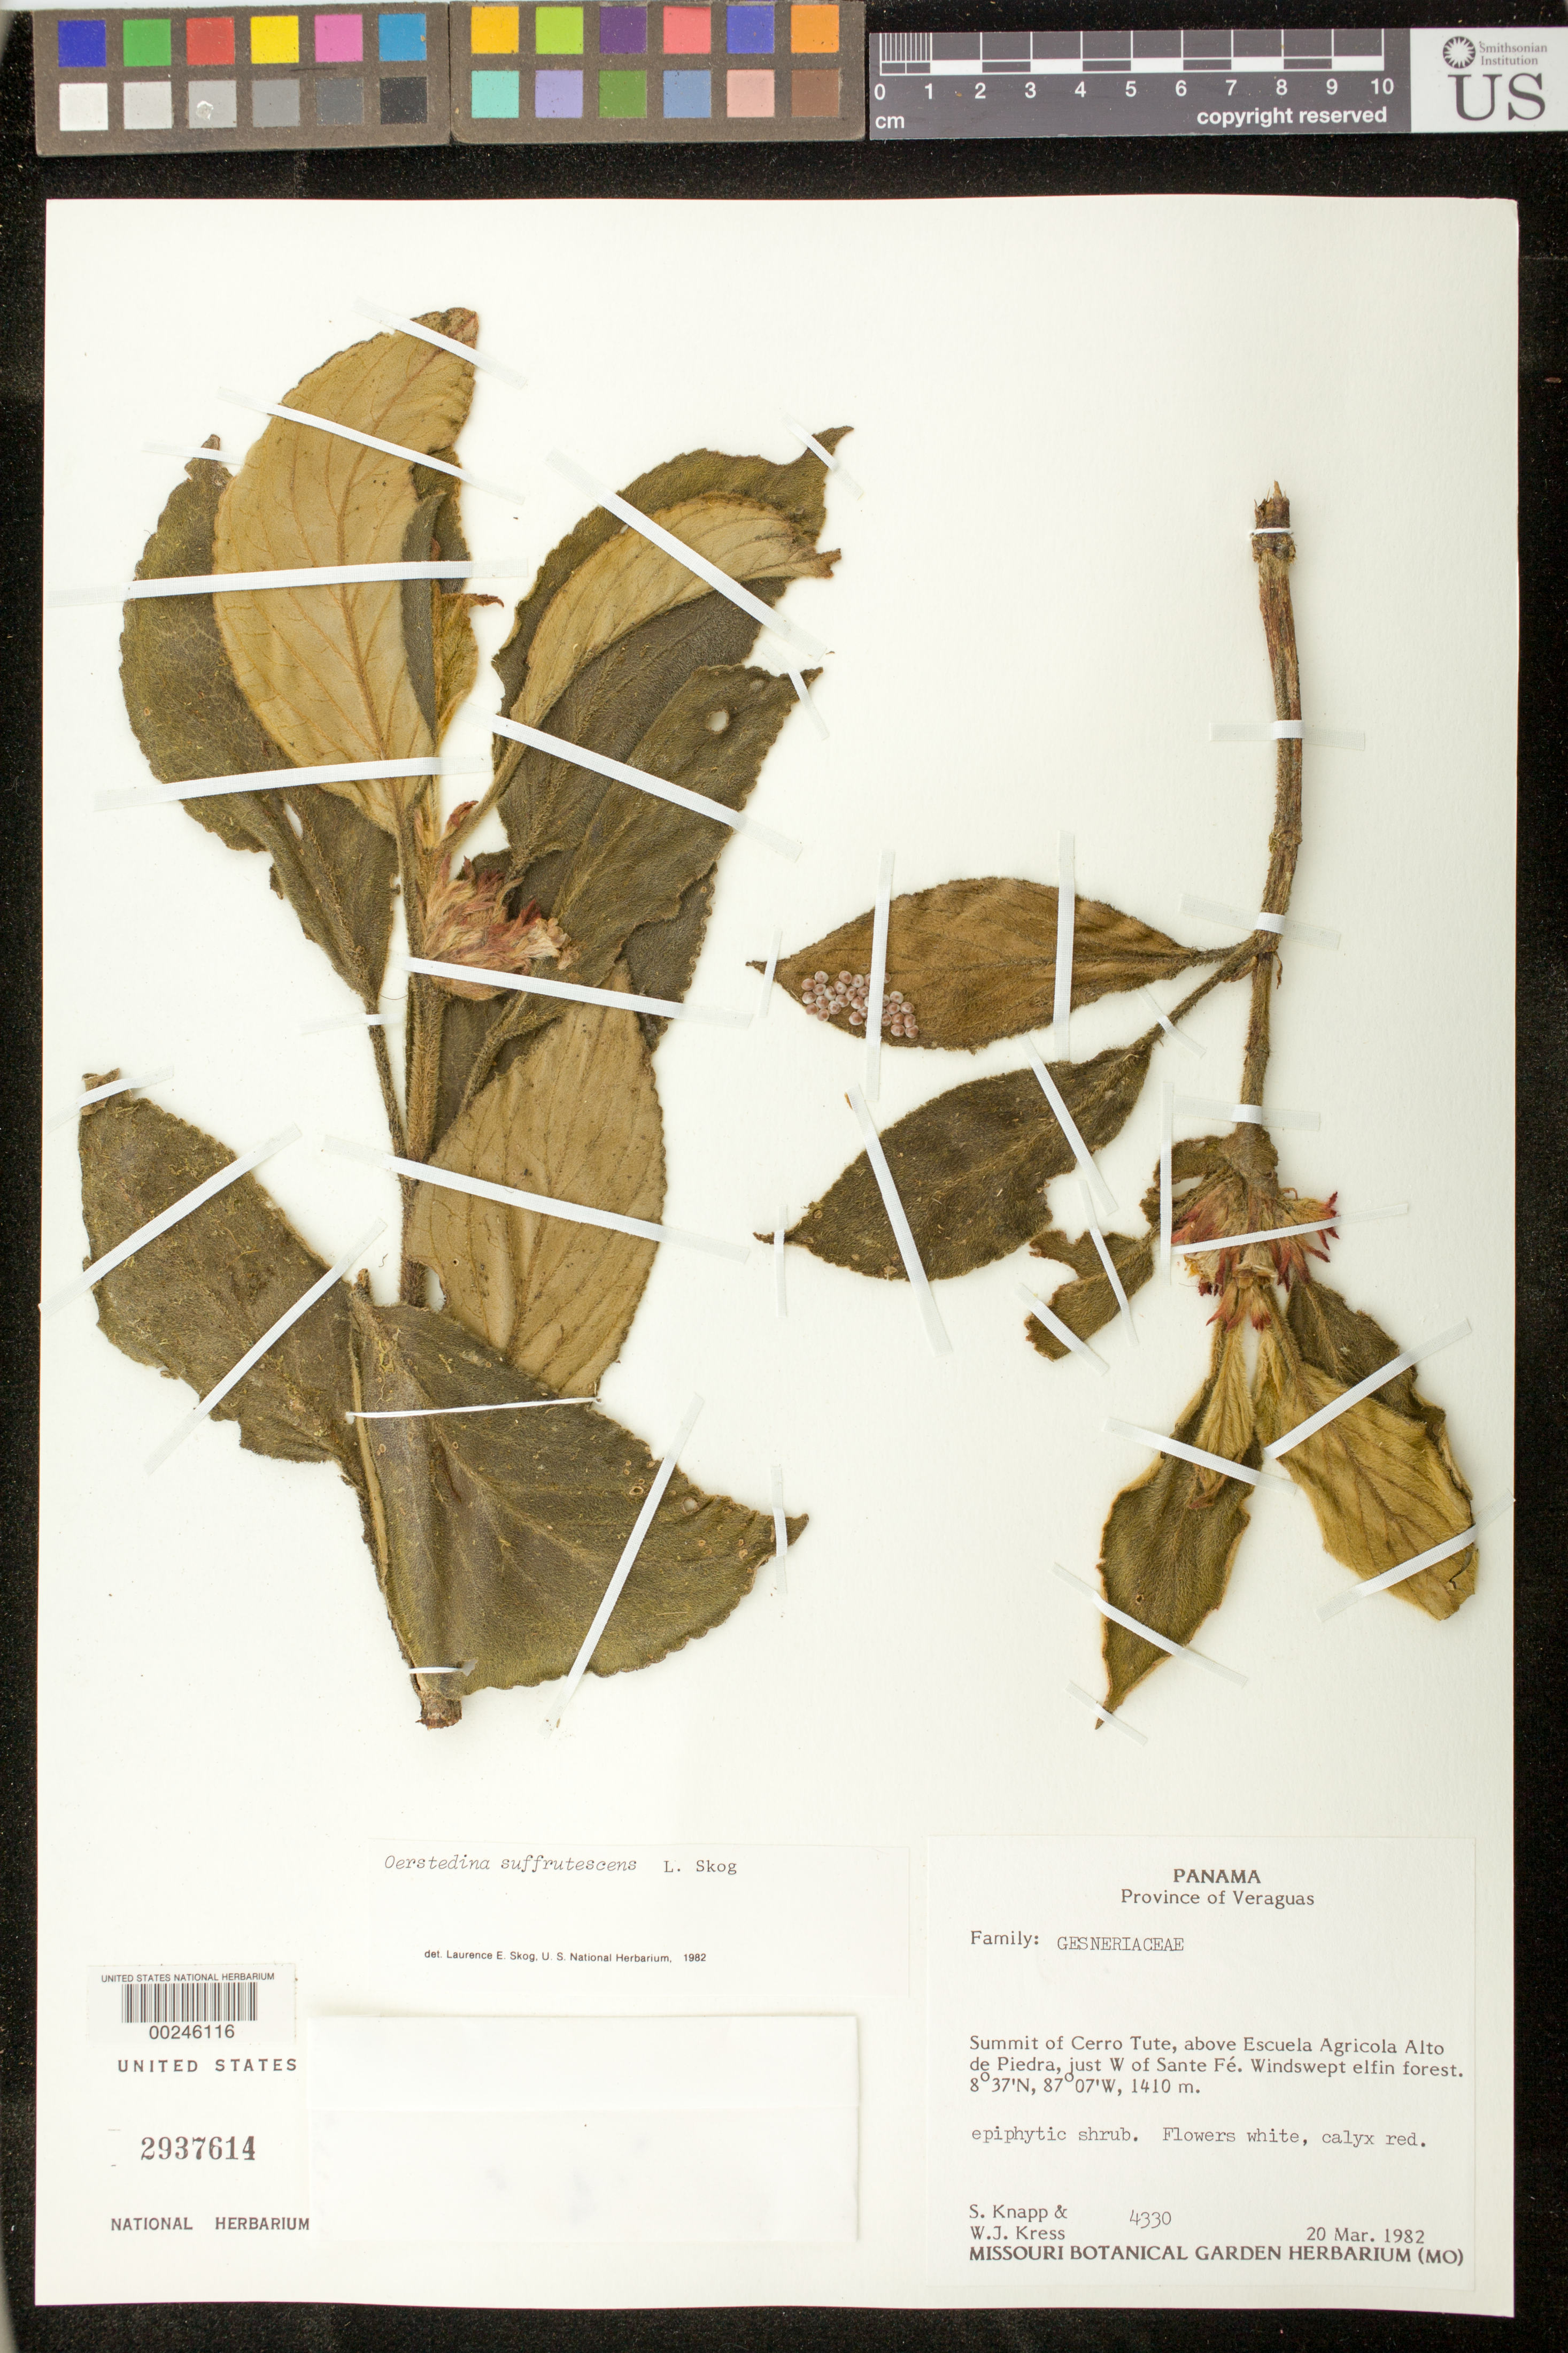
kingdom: Plantae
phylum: Tracheophyta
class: Magnoliopsida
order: Lamiales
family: Gesneriaceae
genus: Oerstedina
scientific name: Oerstedina suffrutescens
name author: L.E. Skog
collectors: S. Knapp & W. J. Kress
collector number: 4330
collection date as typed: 20 Mar 1982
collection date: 1982-03-20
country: Panama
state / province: Veraguas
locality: Summit of Cerro Tute, above Escuela Agricola Alto de Piedra, just W of Santa Fe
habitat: Windswept elfin forest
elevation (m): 1410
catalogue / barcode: US 2937614